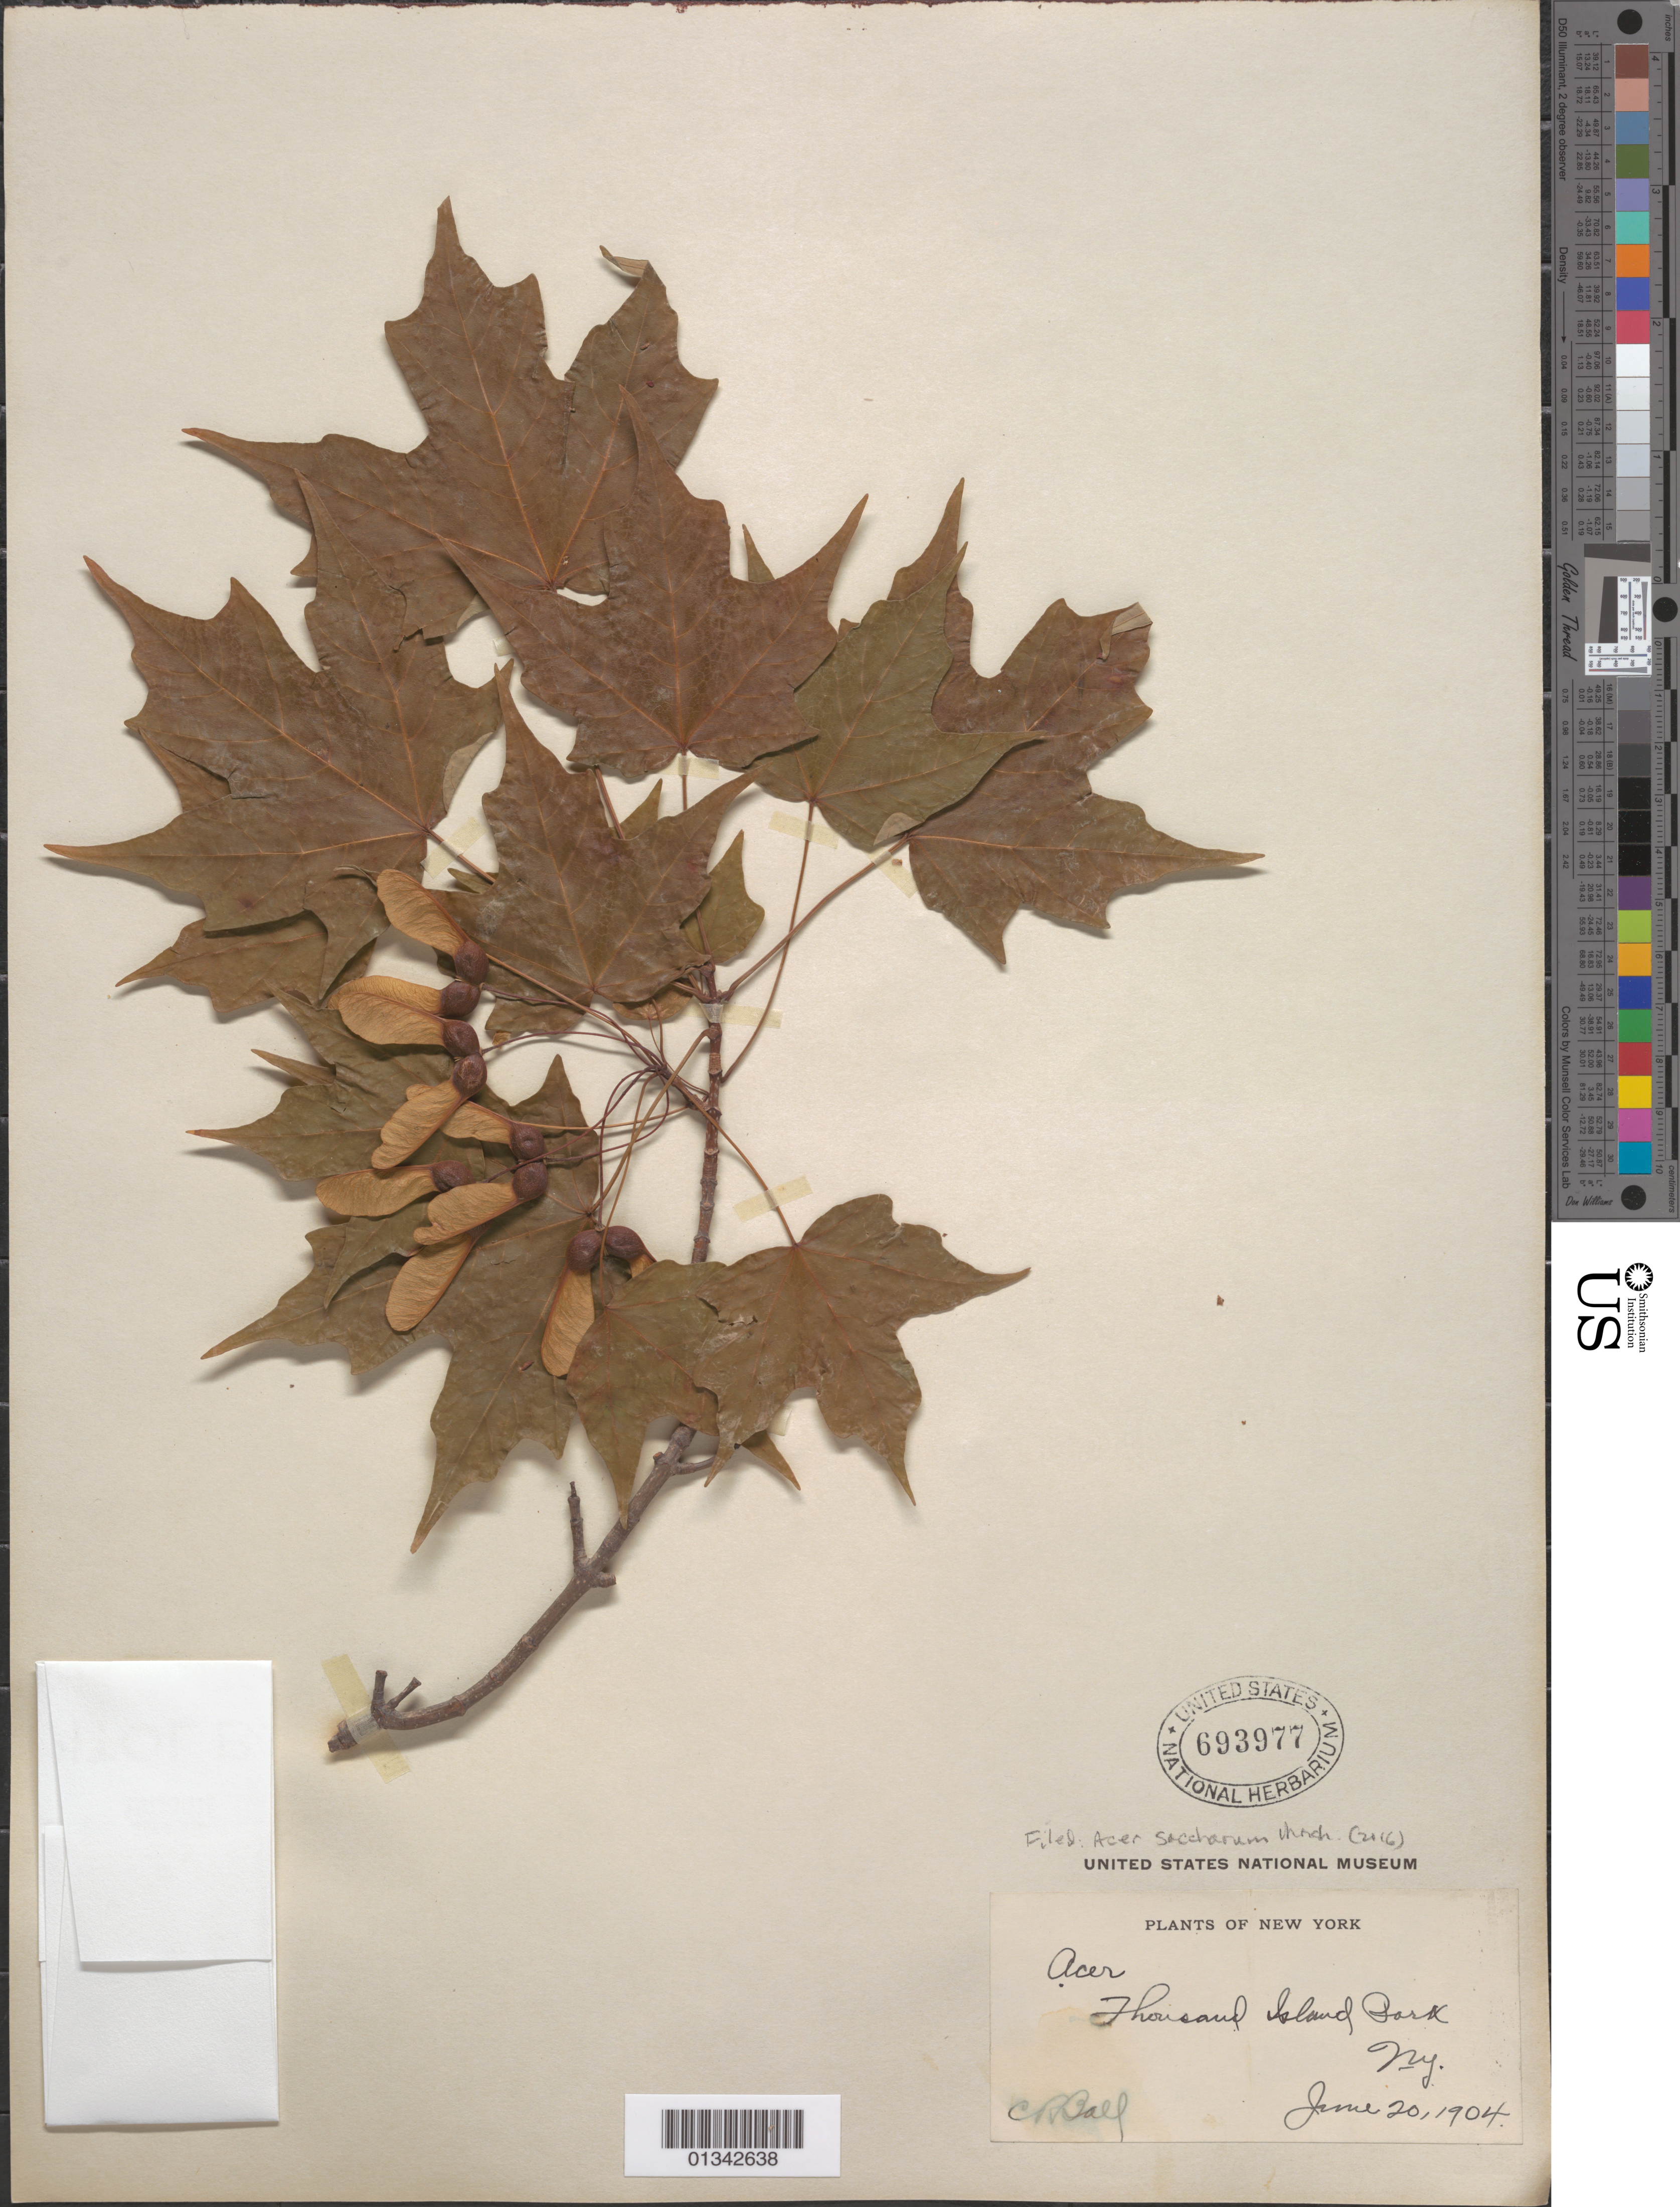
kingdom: Plantae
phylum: Tracheophyta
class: Magnoliopsida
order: Sapindales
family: Sapindaceae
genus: Acer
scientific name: Acer saccharum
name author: Marshall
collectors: C. R. Ball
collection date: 1904-06-20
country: United States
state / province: New York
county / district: Jefferson County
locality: Thousand Island Park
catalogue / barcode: US 693977